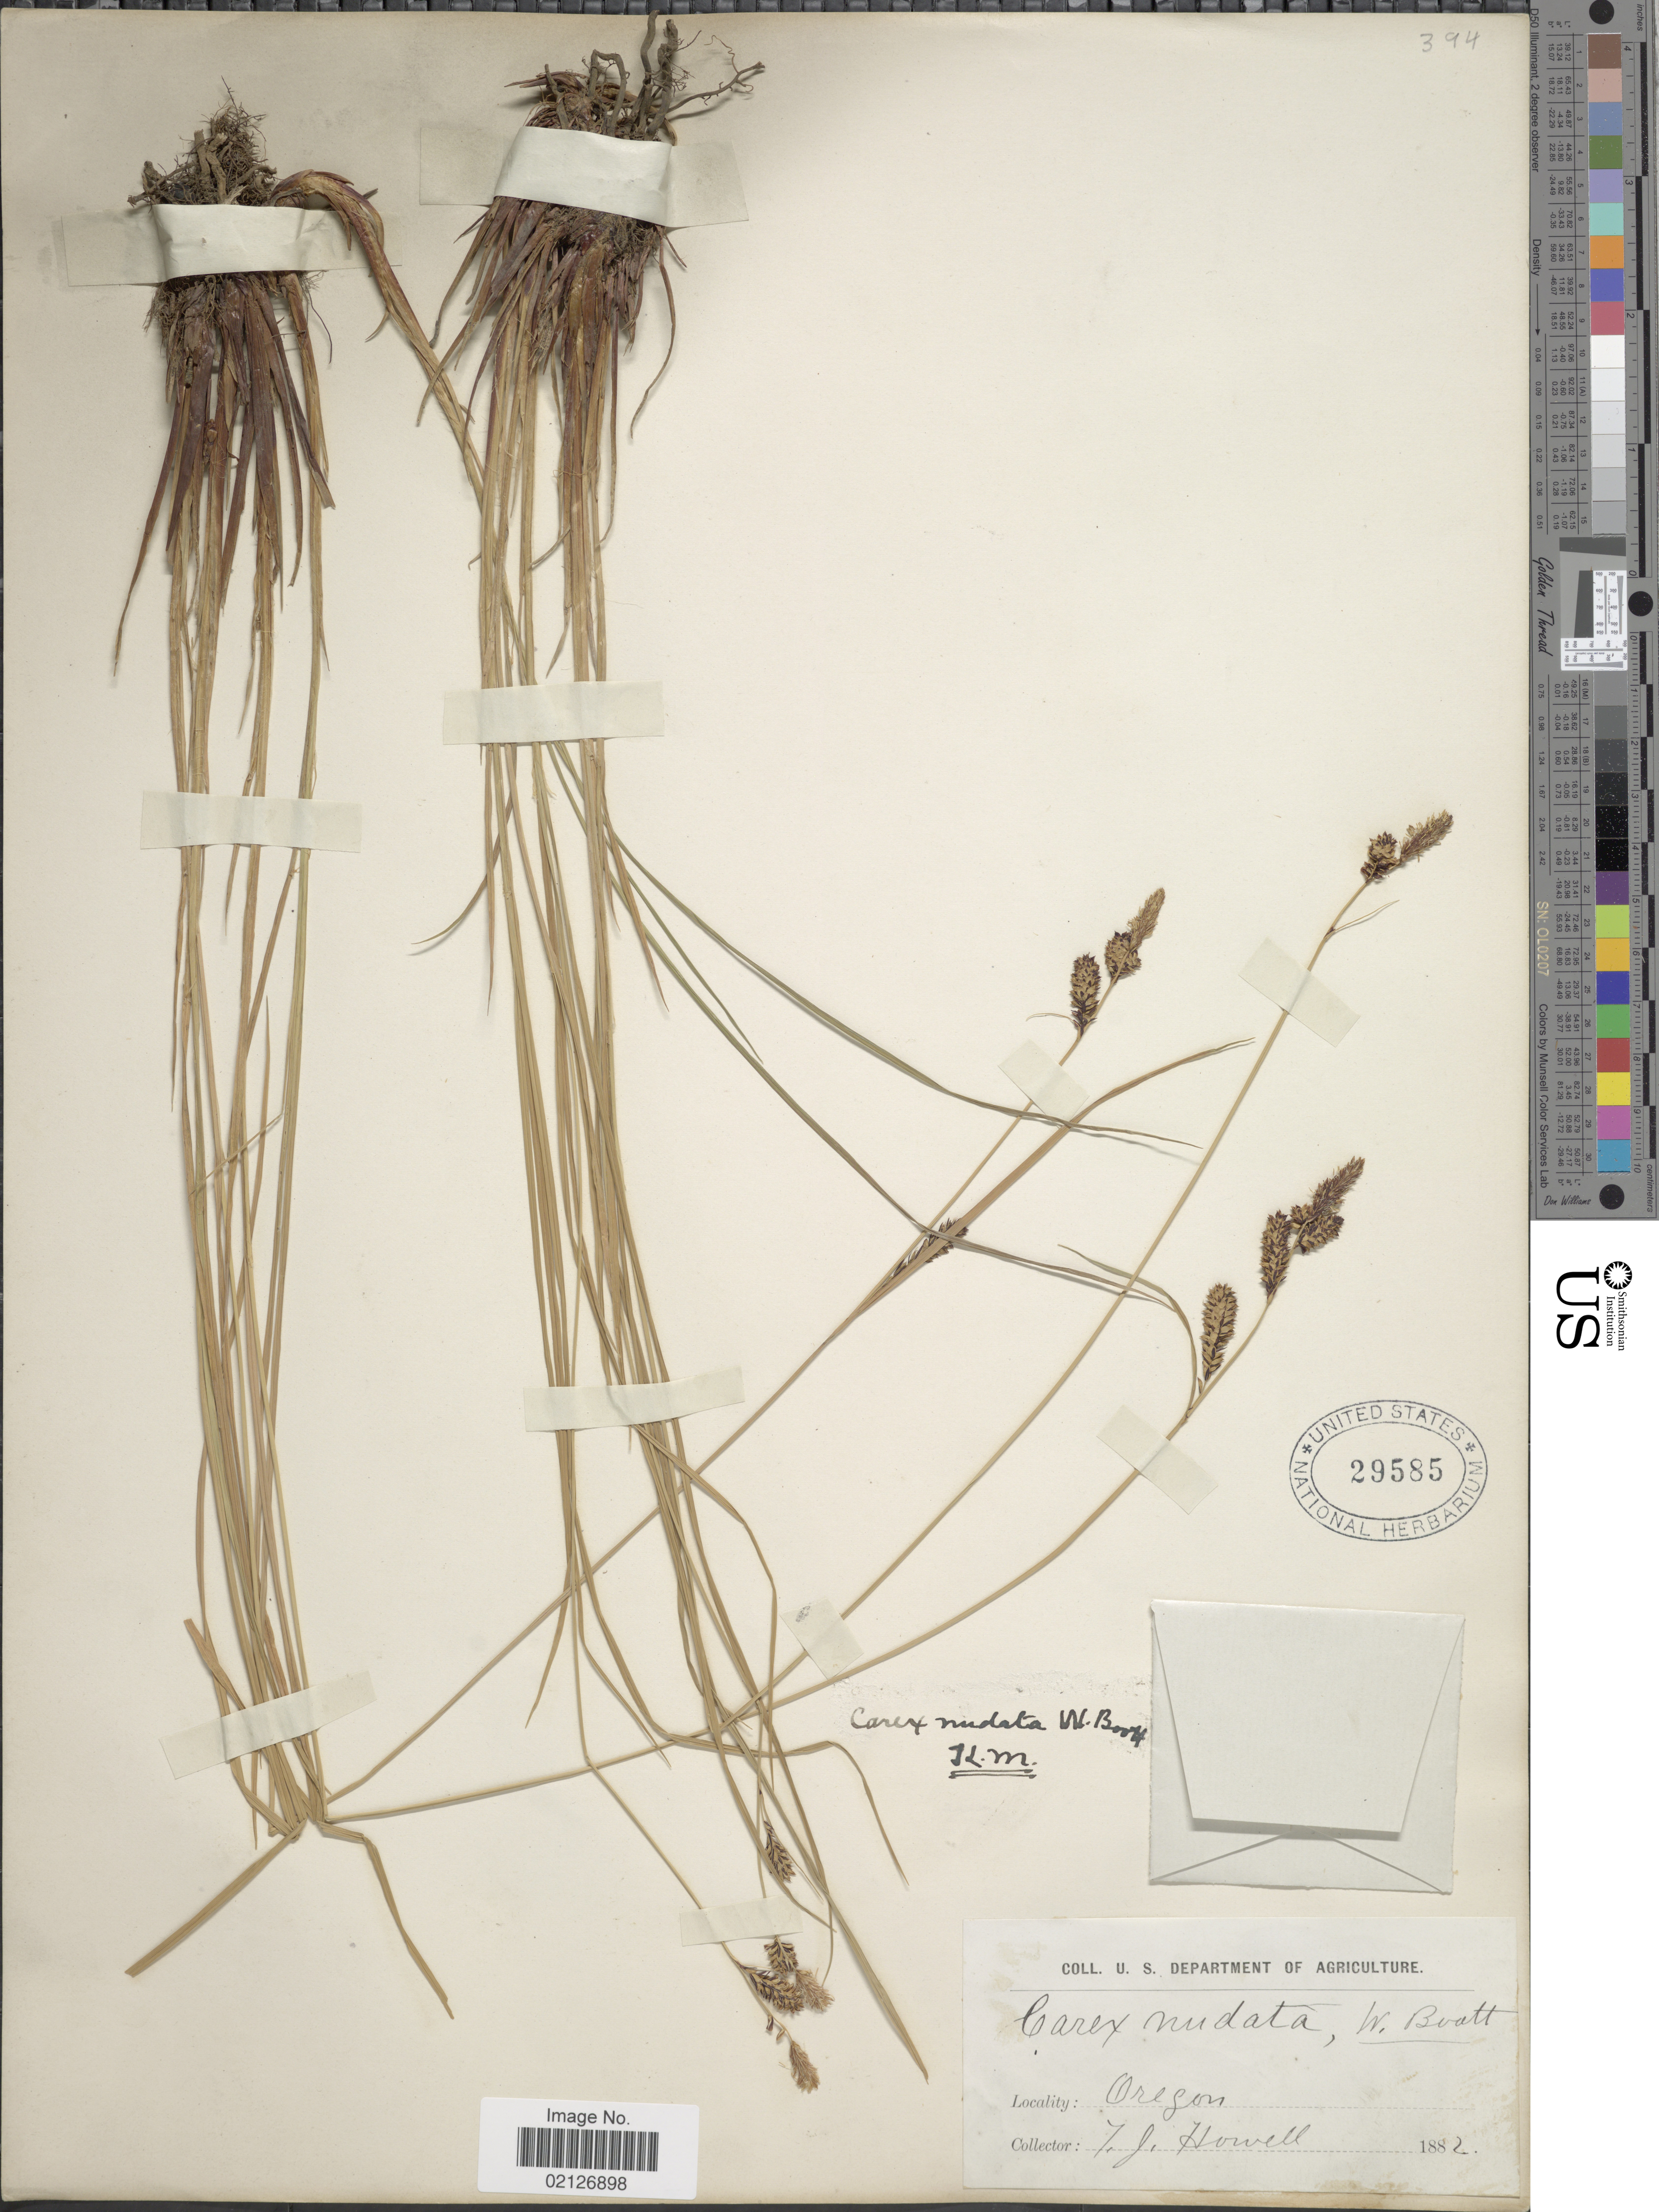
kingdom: Plantae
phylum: Tracheophyta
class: Liliopsida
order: Poales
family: Cyperaceae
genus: Carex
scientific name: Carex nudata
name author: W. Boott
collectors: F. J. Howell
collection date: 1882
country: United States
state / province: Oregon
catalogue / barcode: US 29585